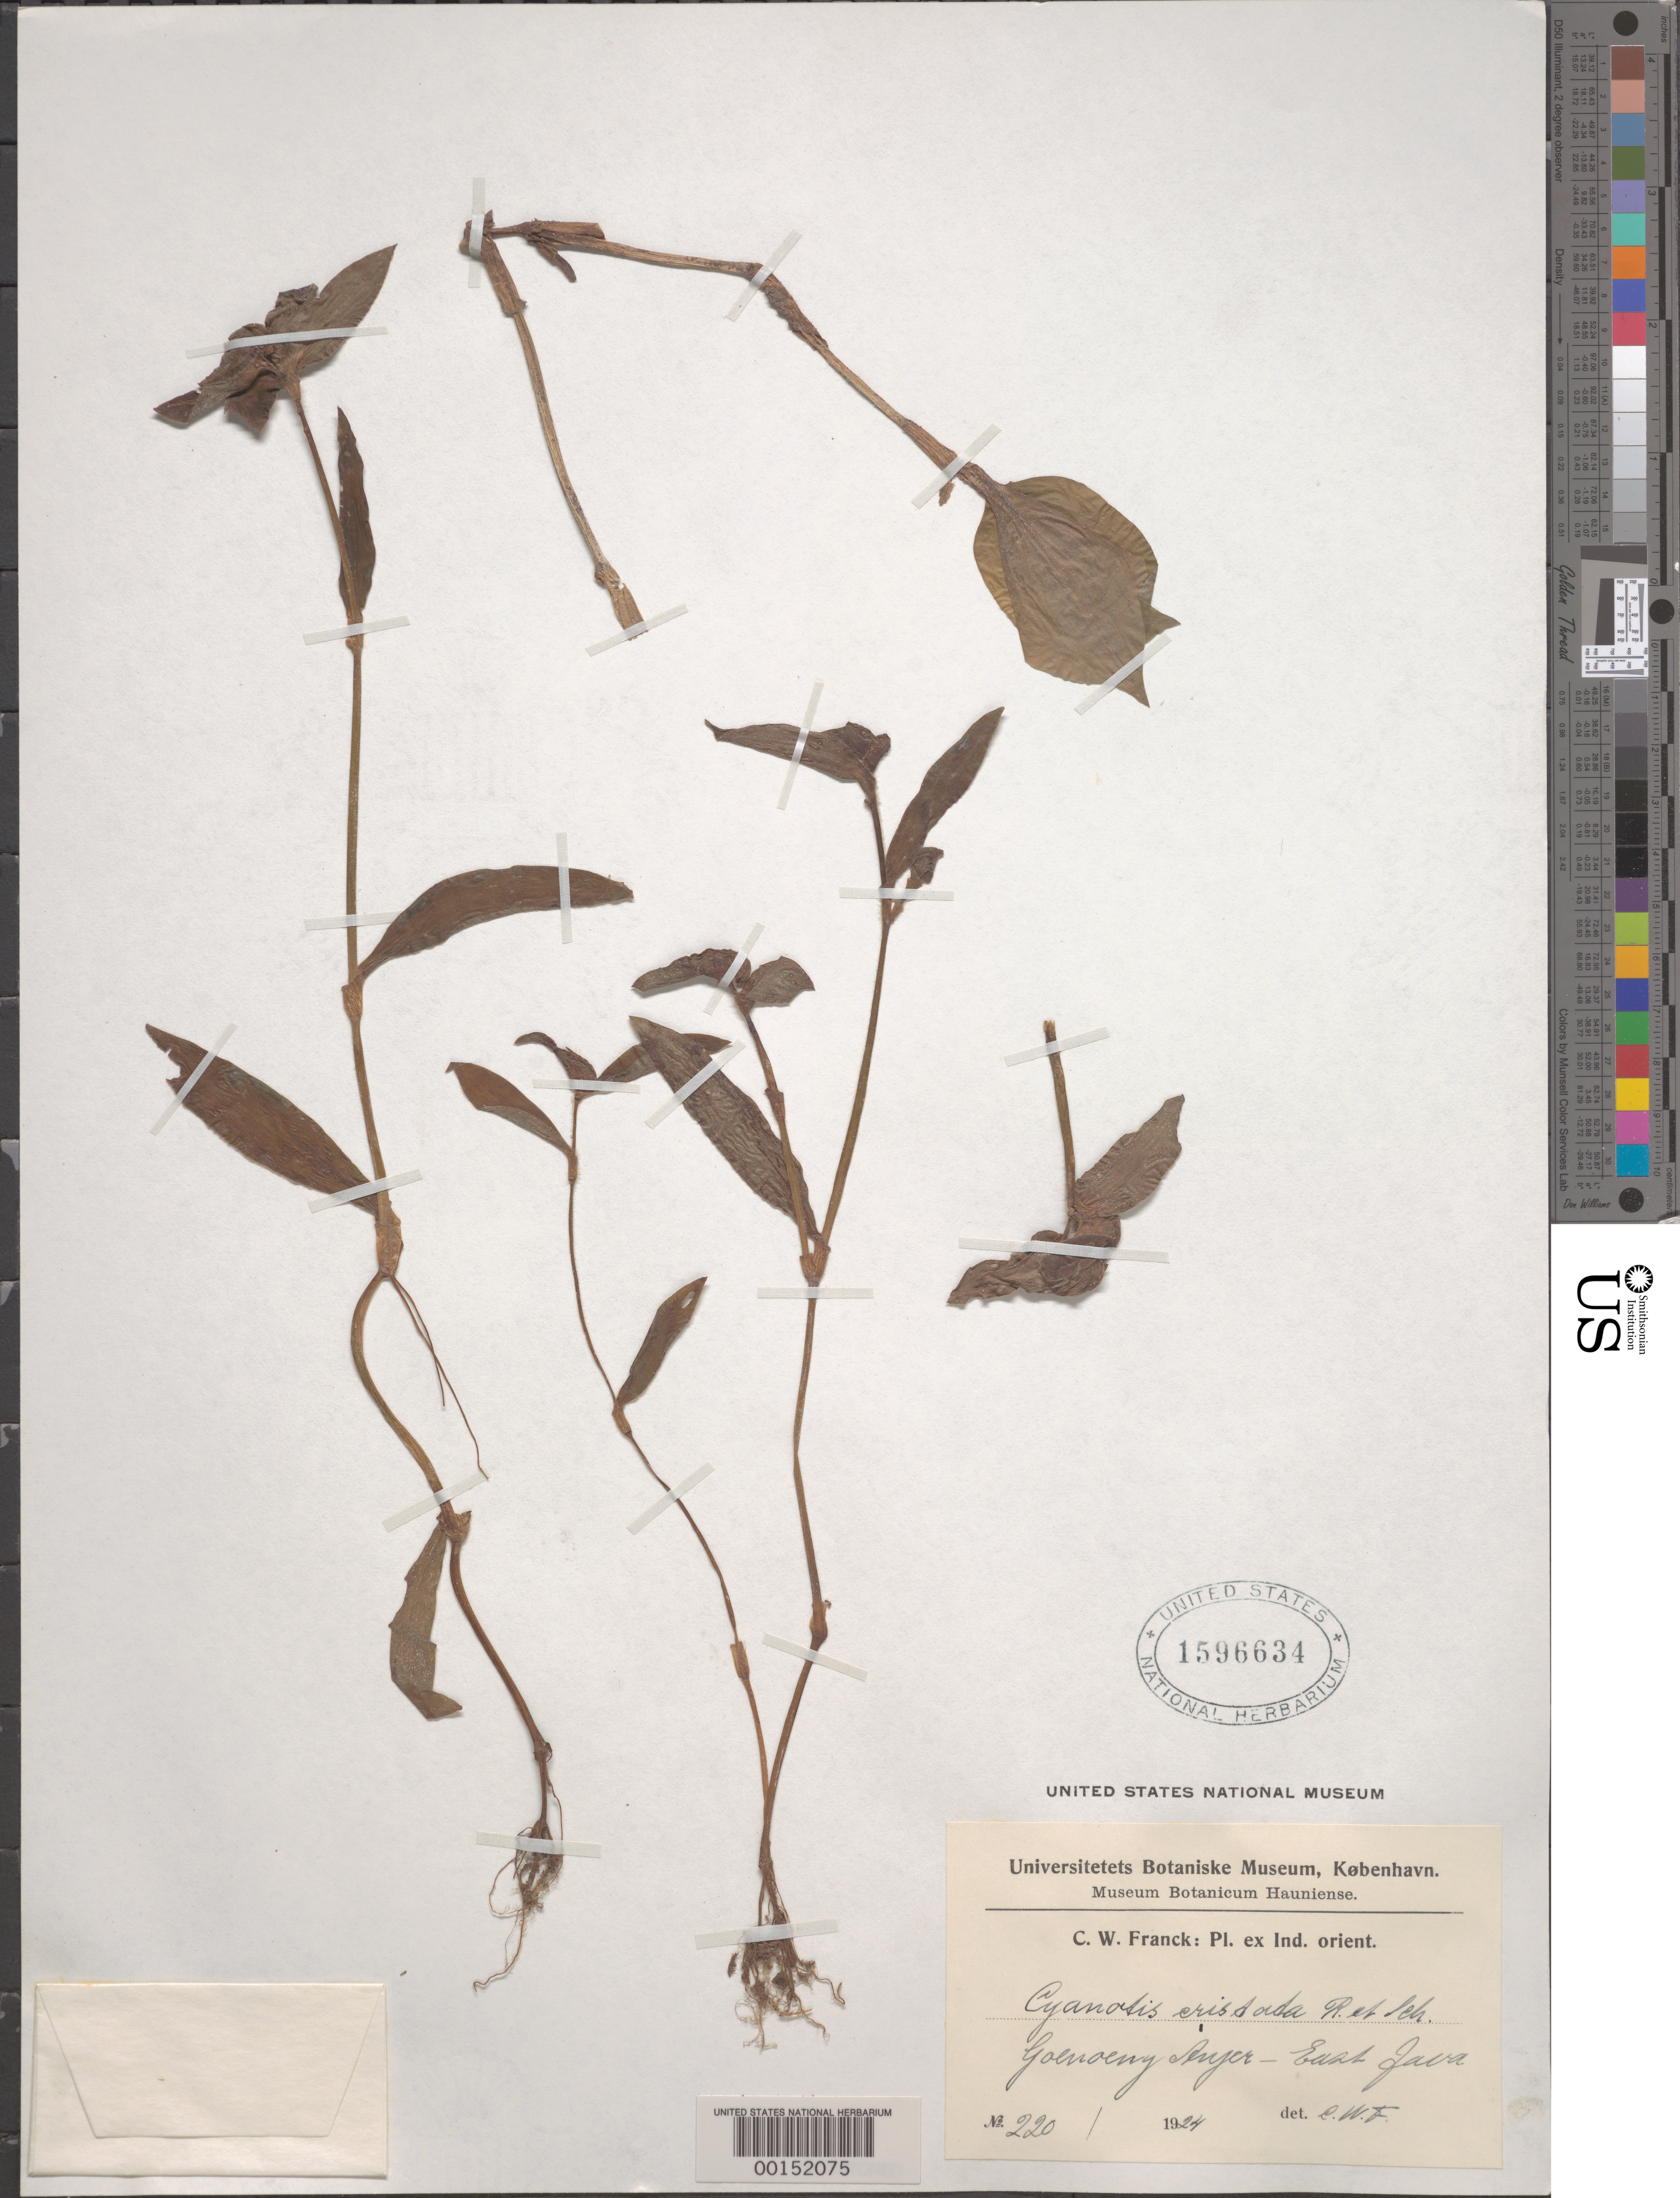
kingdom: Plantae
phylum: Tracheophyta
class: Liliopsida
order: Commelinales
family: Commelinaceae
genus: Cyanotis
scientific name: Cyanotis cristata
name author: (L.) D. Don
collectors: C. Franck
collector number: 220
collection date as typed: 1924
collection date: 1924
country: Indonesia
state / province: Java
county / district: Jawa Timur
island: Java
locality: Goenoeny Aryer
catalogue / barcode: US 1596634